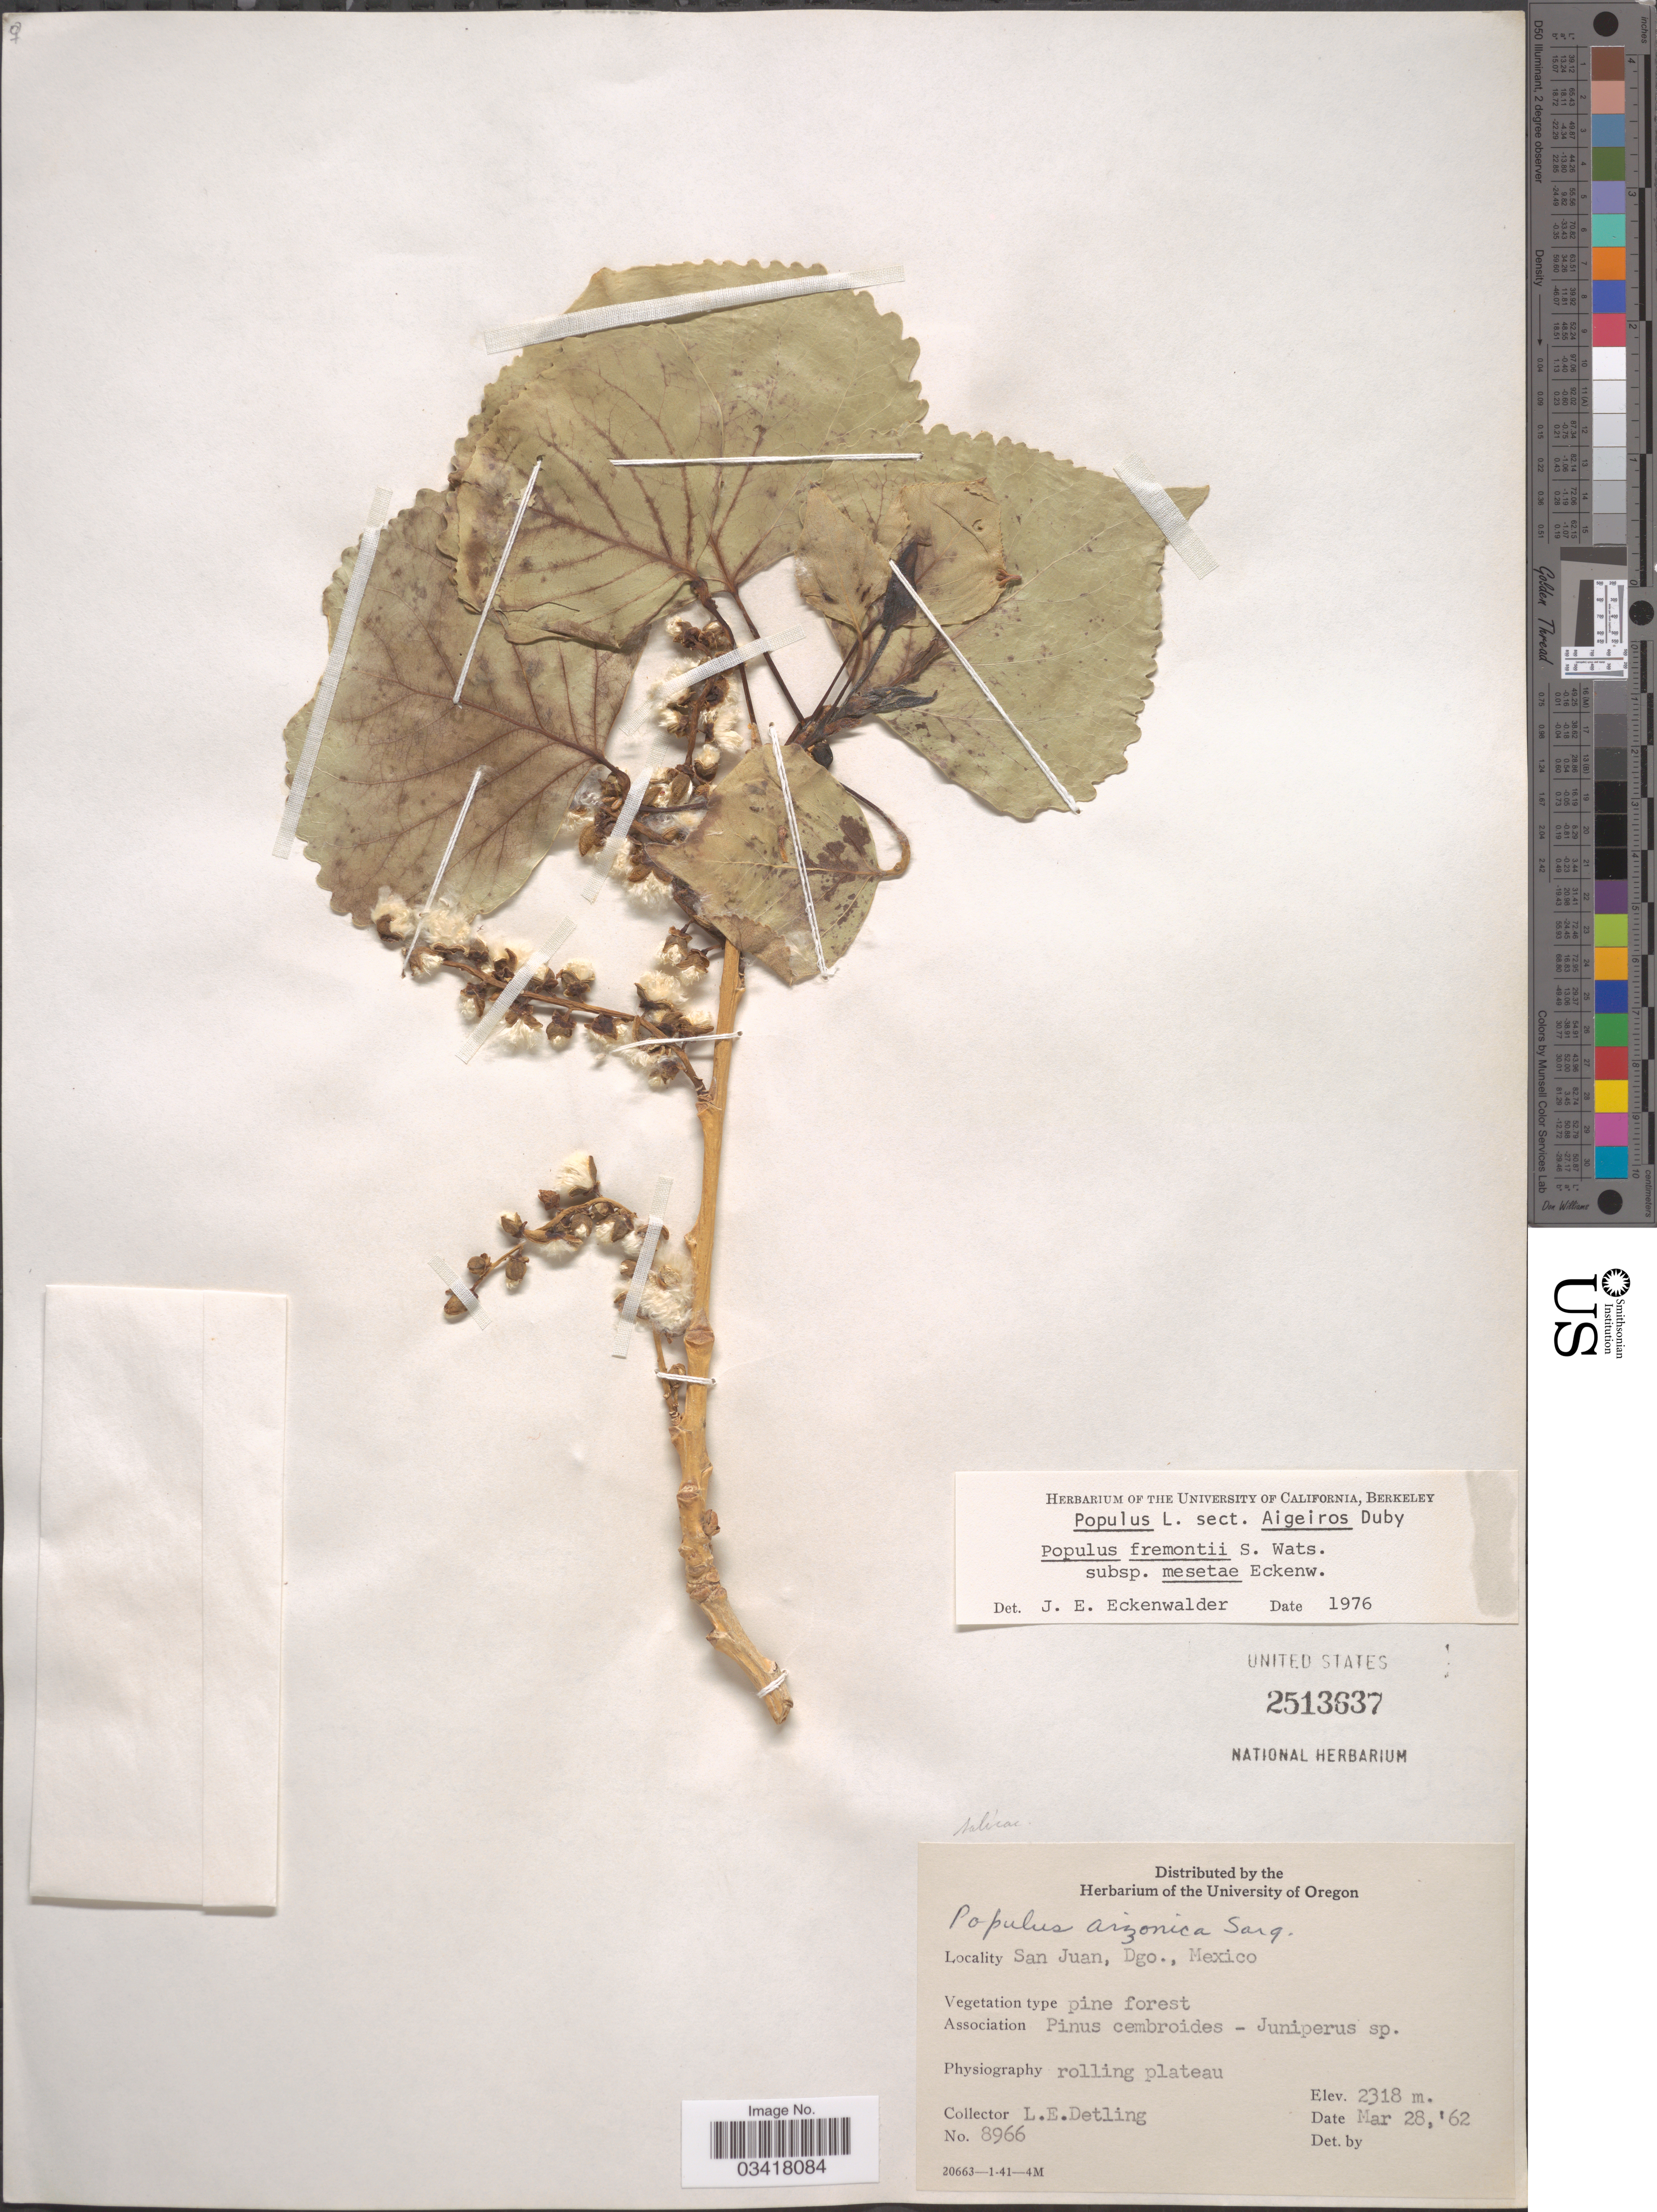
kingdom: Plantae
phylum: Tracheophyta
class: Magnoliopsida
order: Malpighiales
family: Salicaceae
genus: Populus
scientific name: Populus fremontii subsp. mesetae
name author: Eckenw.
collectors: L. E. Detling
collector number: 8966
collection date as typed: Transcribed d/m/y: 28/3/62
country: Mexico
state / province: Durango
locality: San Juan.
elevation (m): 2318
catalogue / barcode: US 2513637